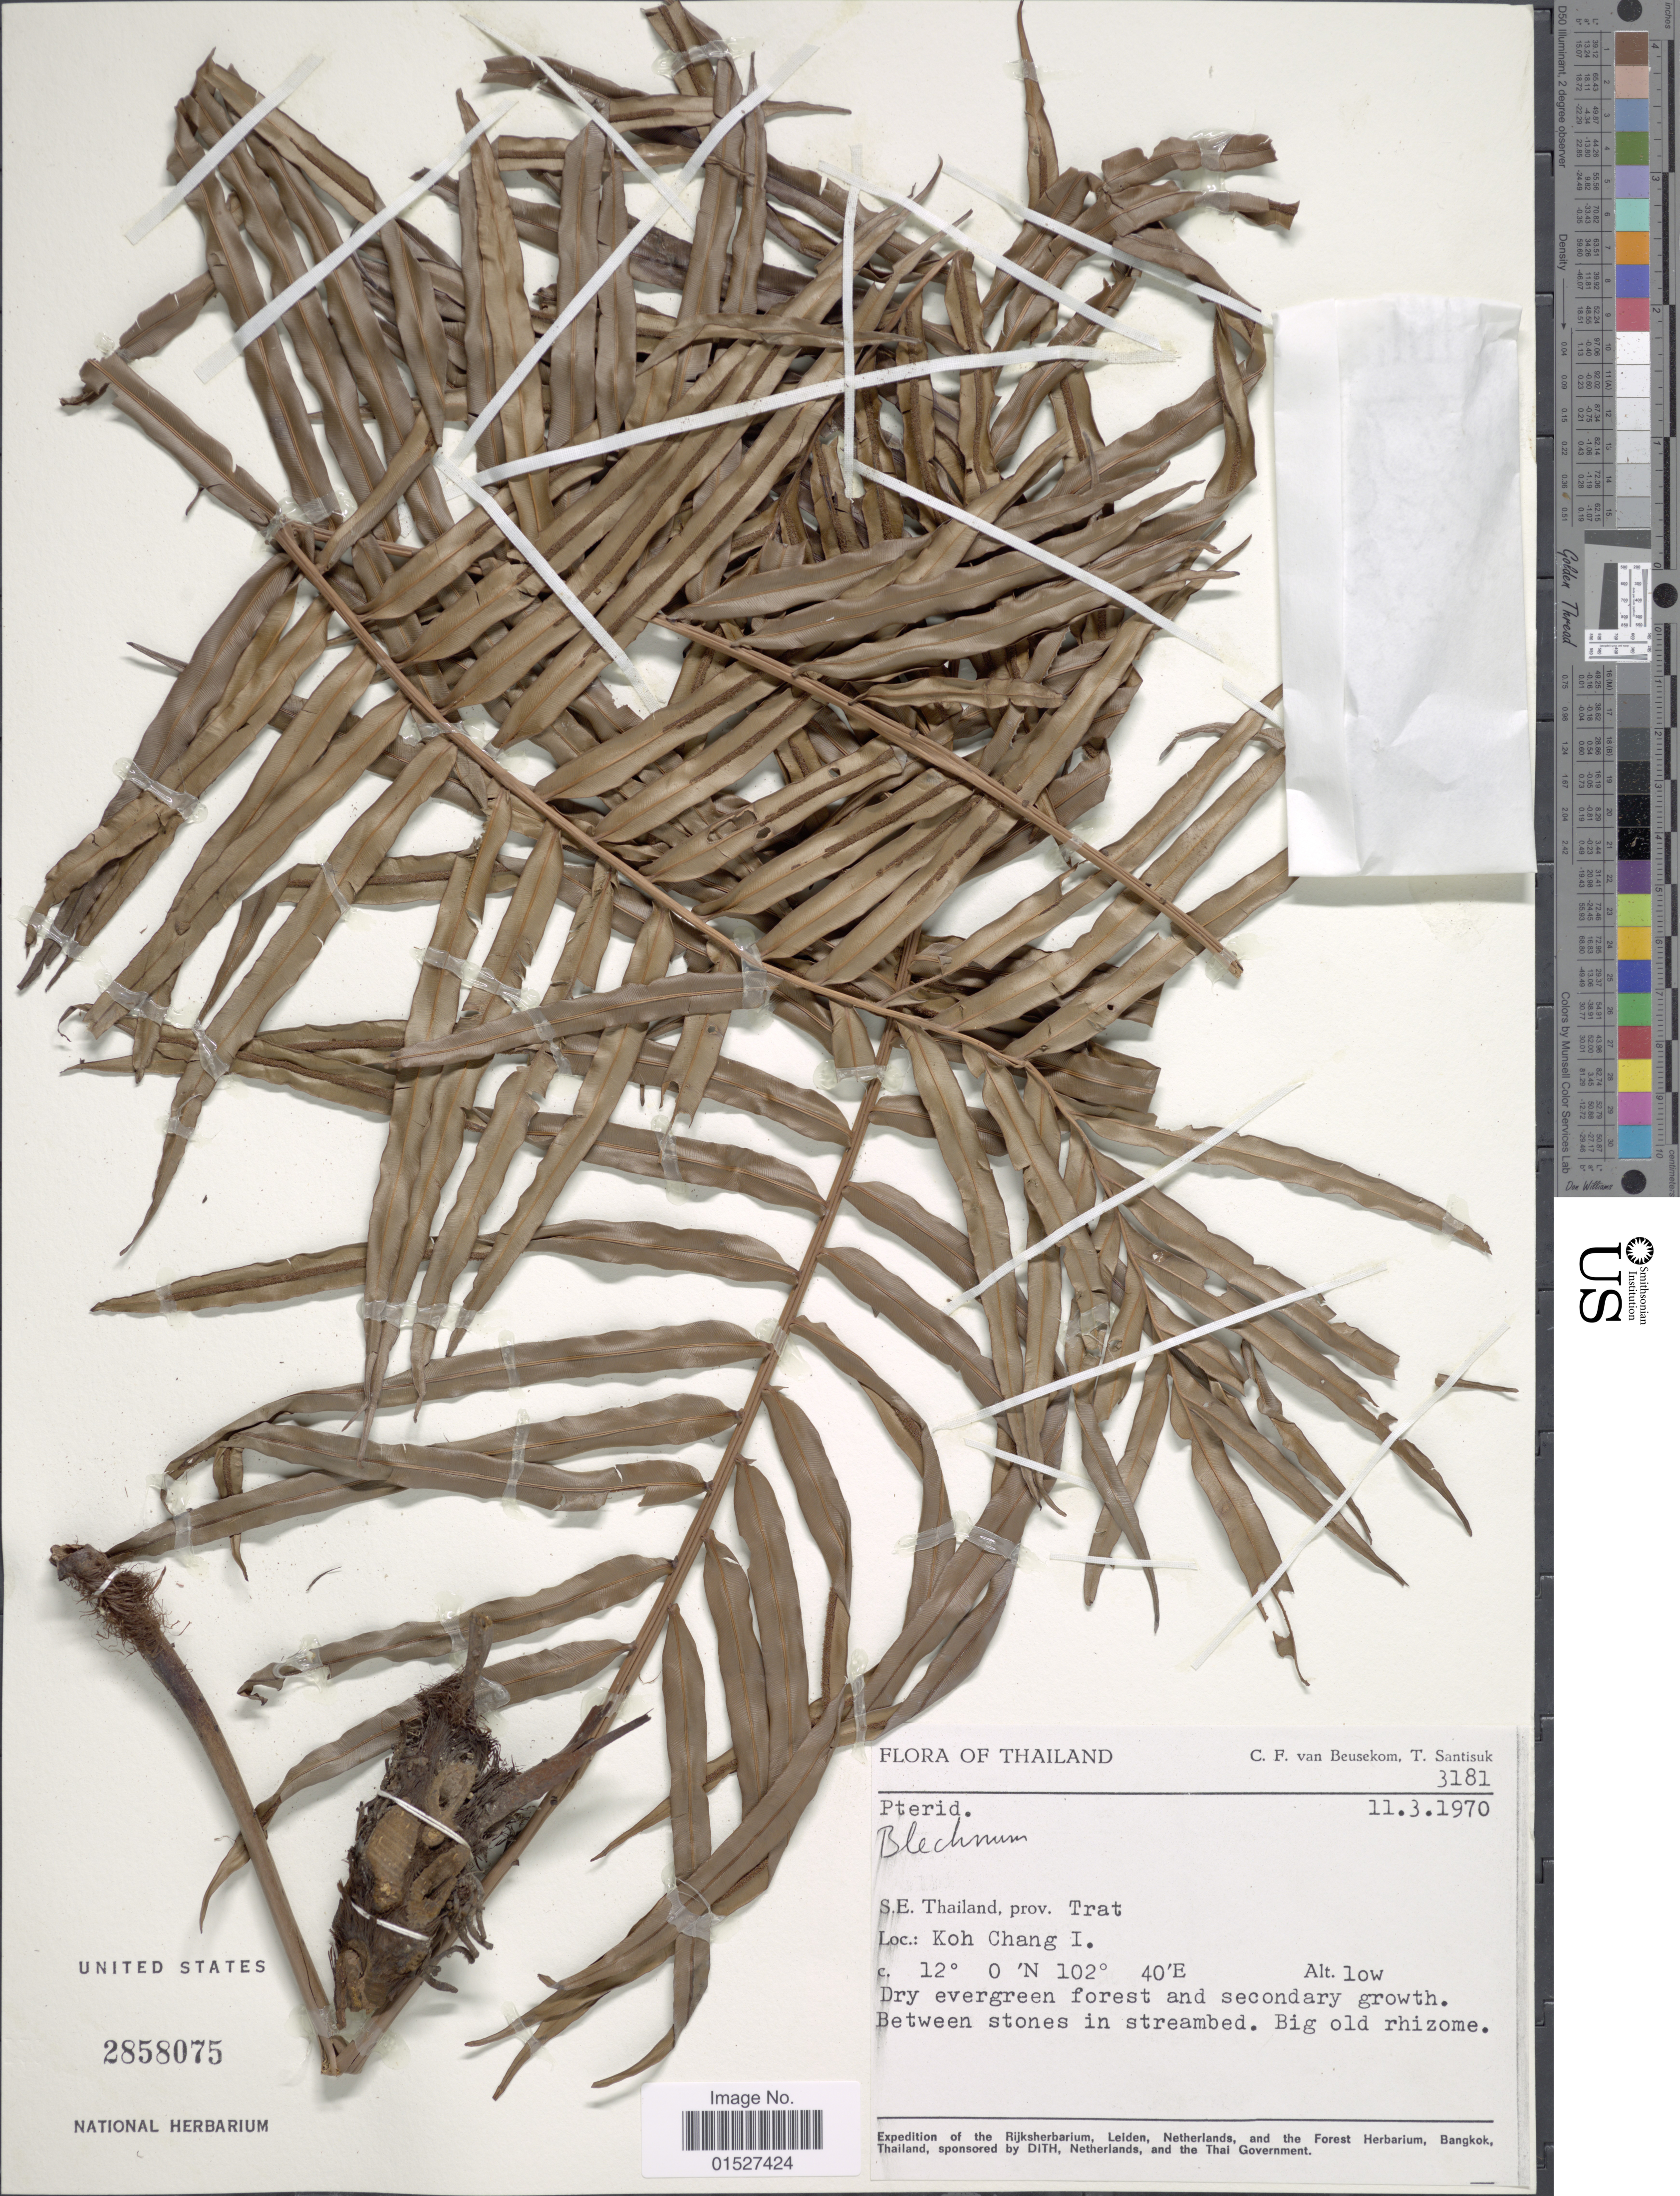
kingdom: Plantae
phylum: Tracheophyta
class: Polypodiopsida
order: Polypodiales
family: Blechnaceae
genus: Blechnum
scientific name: Blechnum orientale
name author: L.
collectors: C. F. Beusekom & T. Santisuk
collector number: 3181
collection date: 1970-03-11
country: Thailand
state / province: Trat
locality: S.E. Thailand, prov. Trat. Koh Chang I.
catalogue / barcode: US 2858075